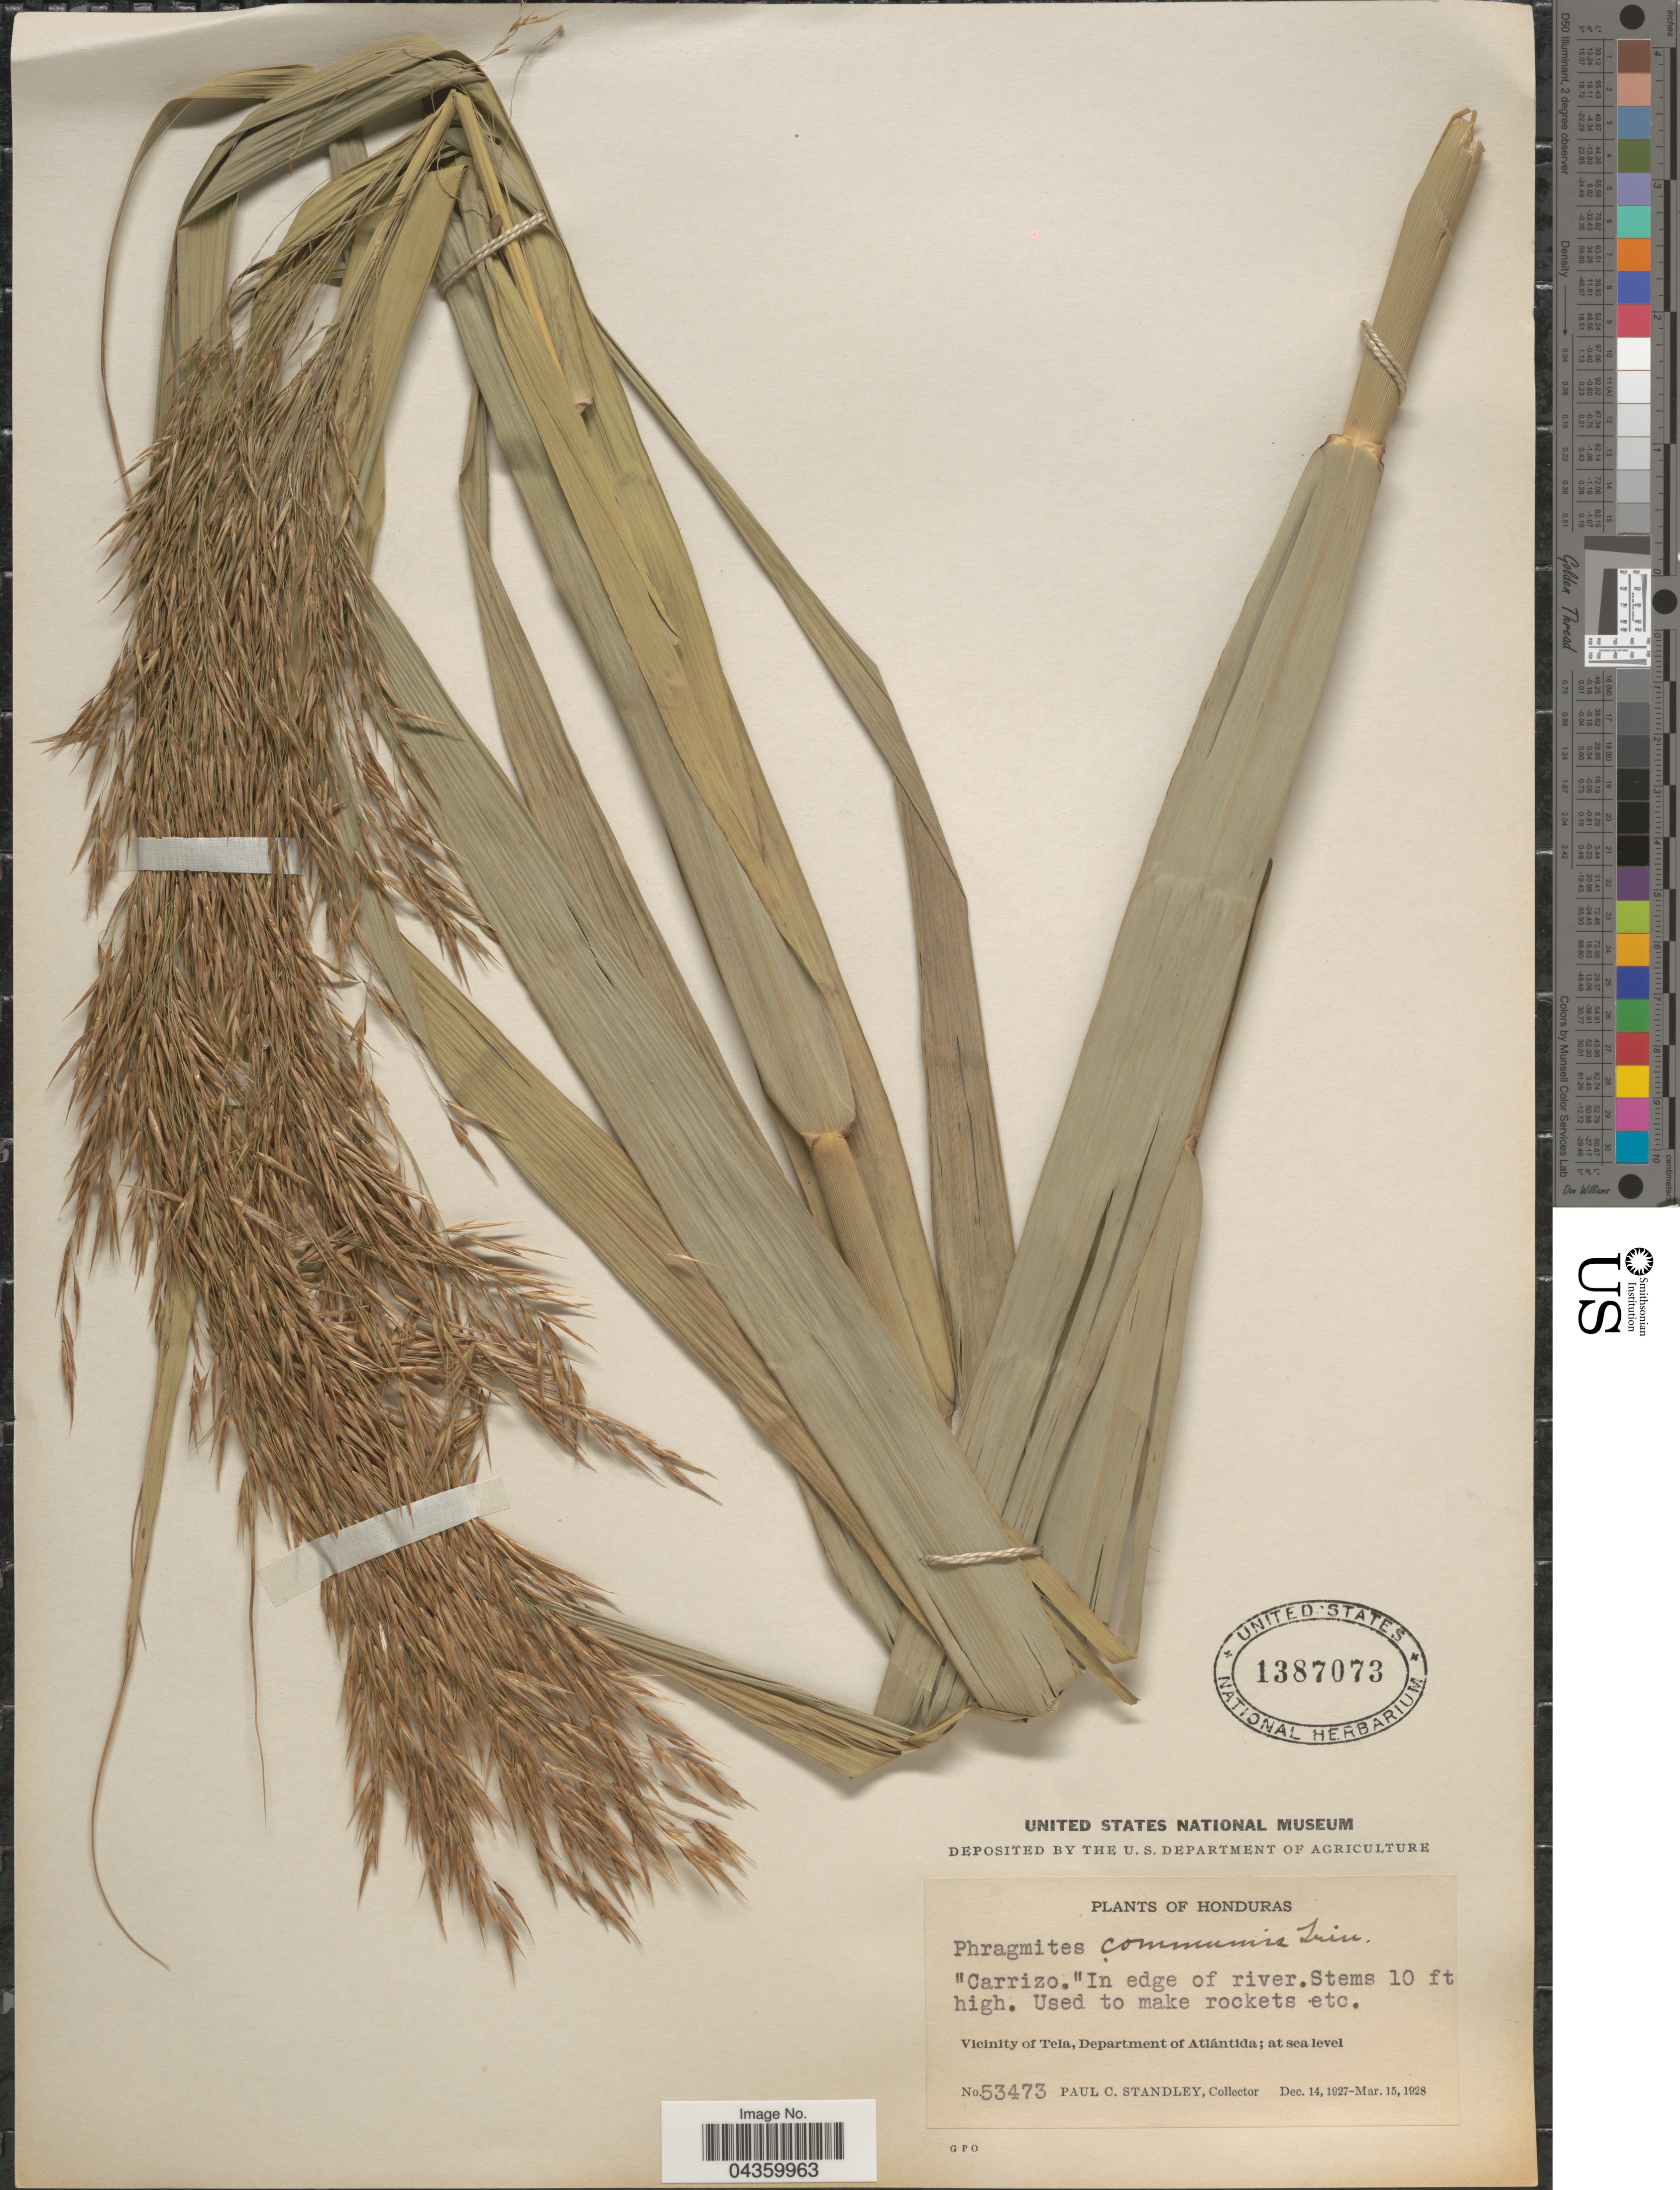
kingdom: Plantae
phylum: Tracheophyta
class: Liliopsida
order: Poales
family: Poaceae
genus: Phragmites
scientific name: Phragmites australis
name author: (Cav.) Trin. ex Steud.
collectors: P. C. Standley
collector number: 53473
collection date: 1927-12-14/1928-03-15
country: Honduras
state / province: Atlantida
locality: In edge of river. Vicinity of Tela, Department of Atlántida.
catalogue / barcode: US 1387073